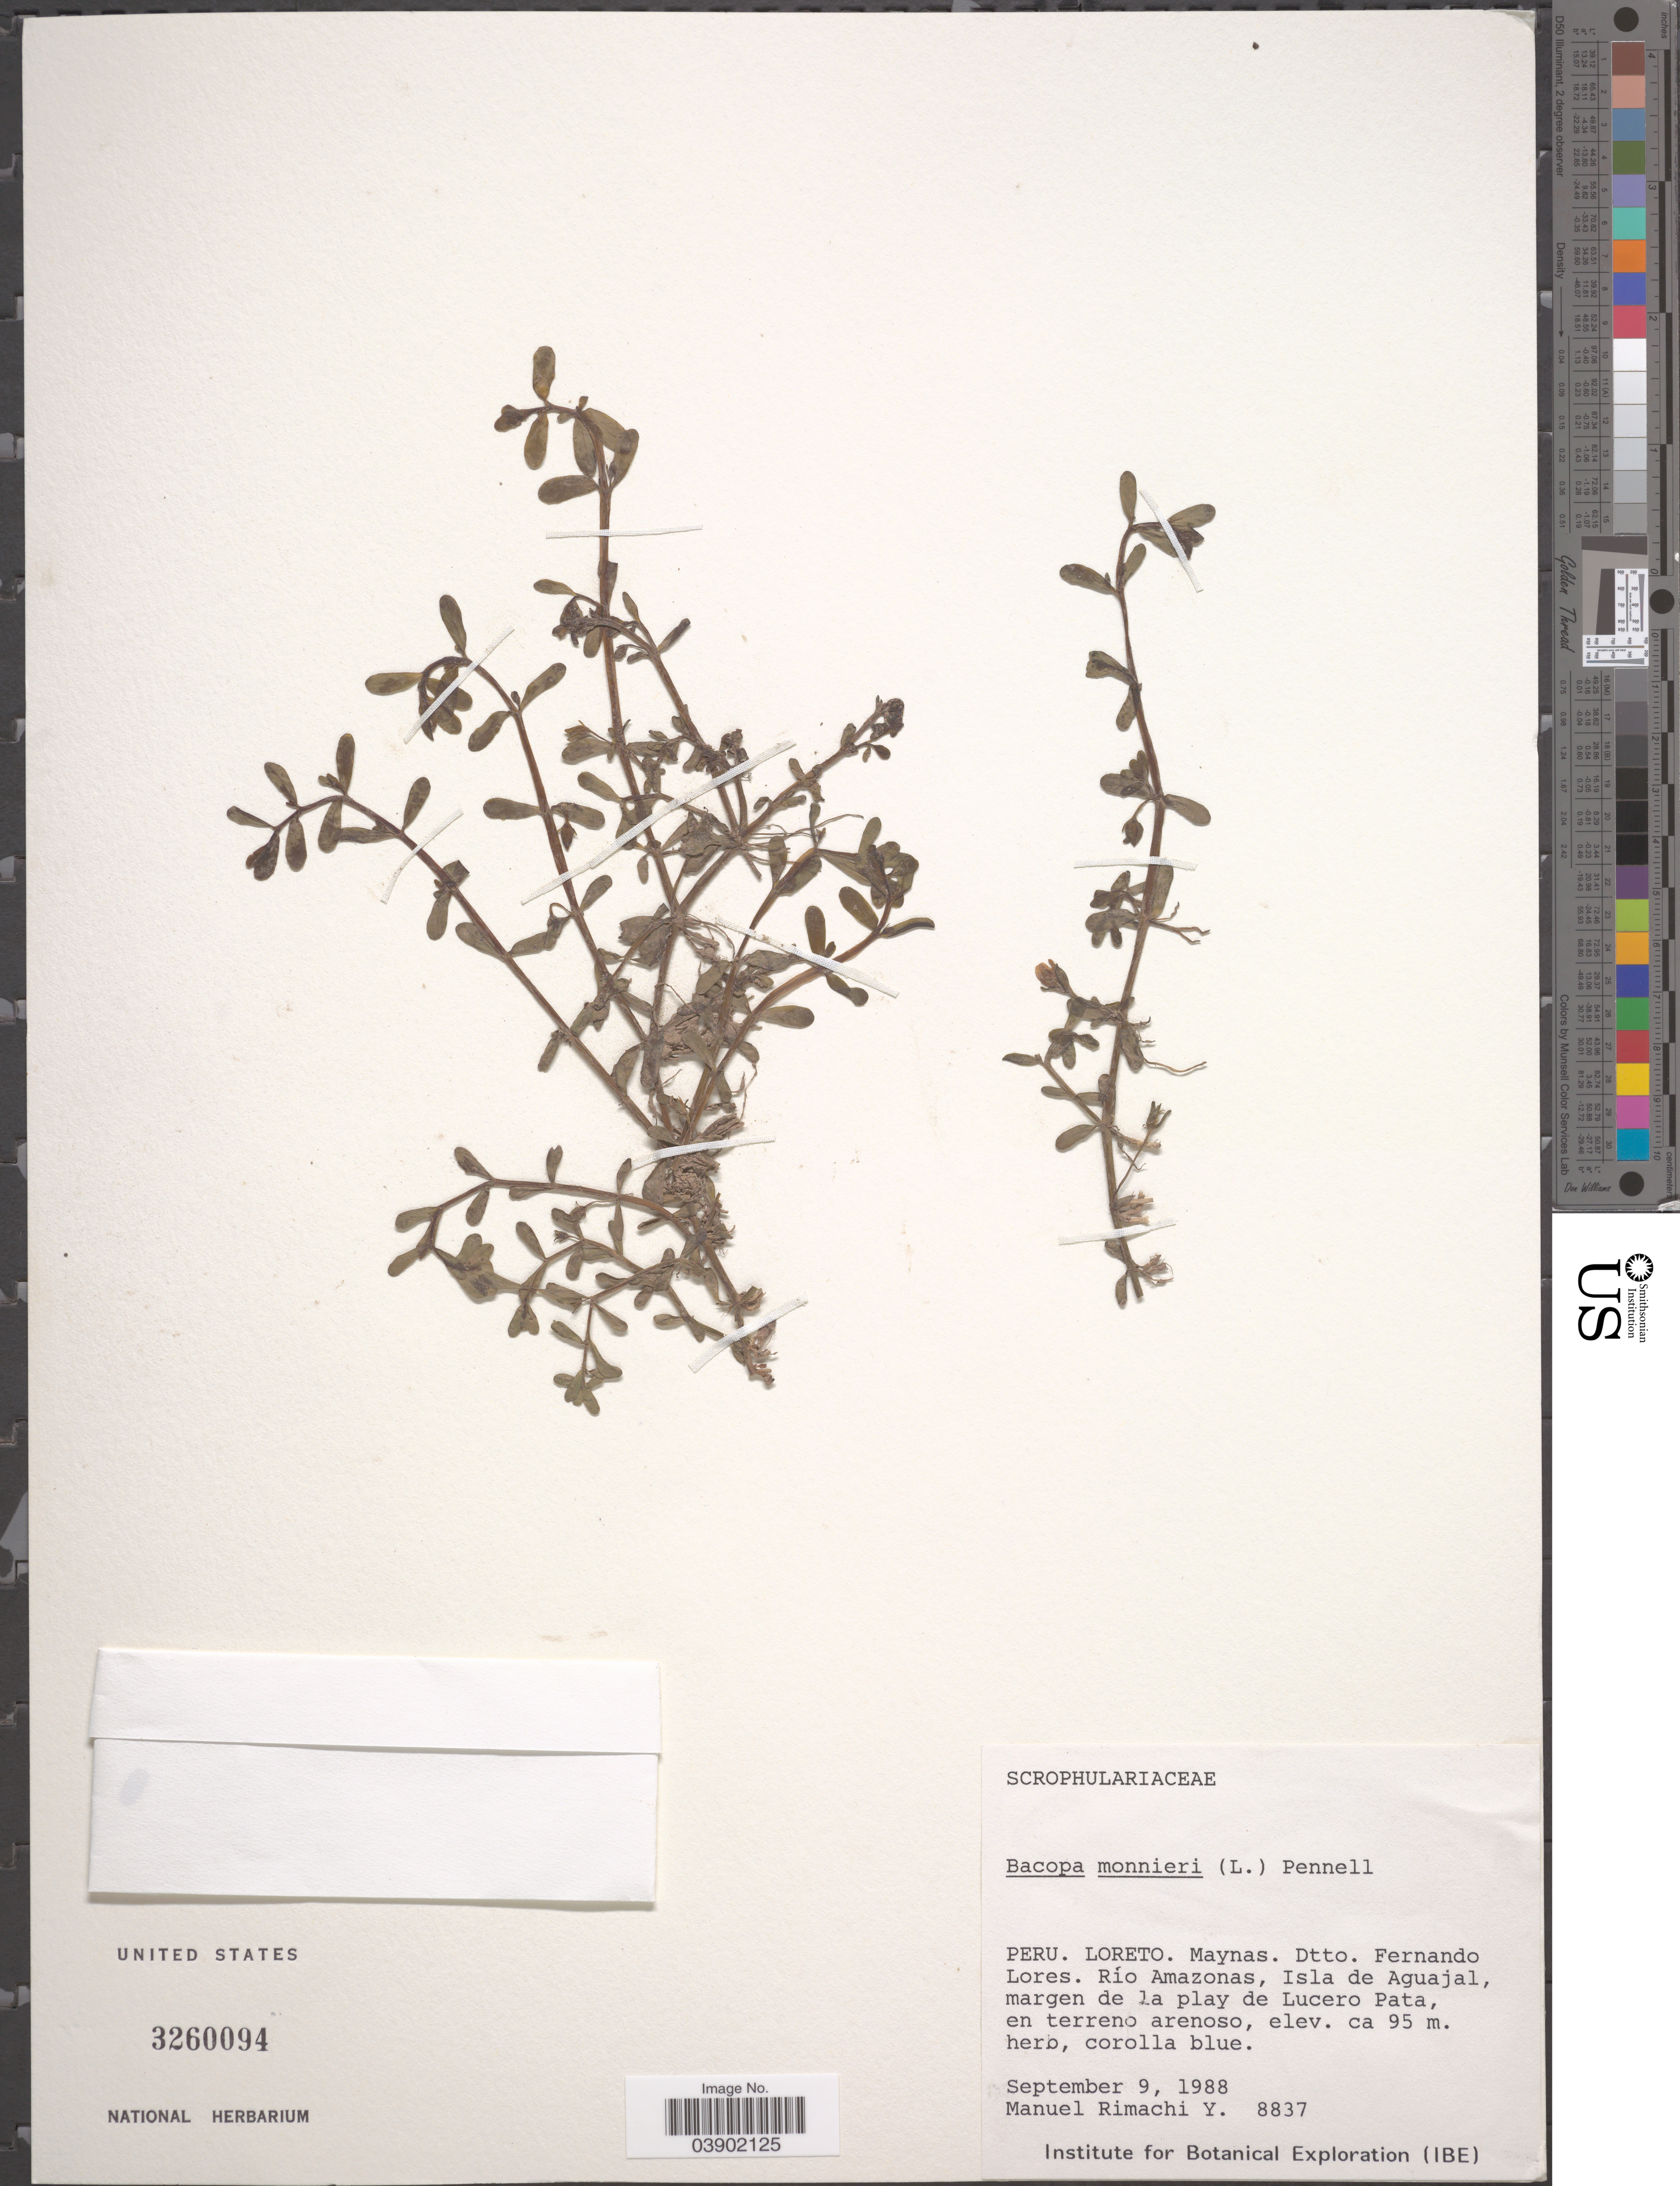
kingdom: Plantae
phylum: Tracheophyta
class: Magnoliopsida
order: Lamiales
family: Plantaginaceae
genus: Bacopa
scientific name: Bacopa monnieri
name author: (L.) Pennell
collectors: M. Rimachi Y.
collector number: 8837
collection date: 1988-09-09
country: Peru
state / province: Loreto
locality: Maynas. Dtto. Fernando Lores. Río Amazonas, Isla de Aguajal, margen de la play de Lucero Pata.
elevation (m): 95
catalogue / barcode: US 3260094